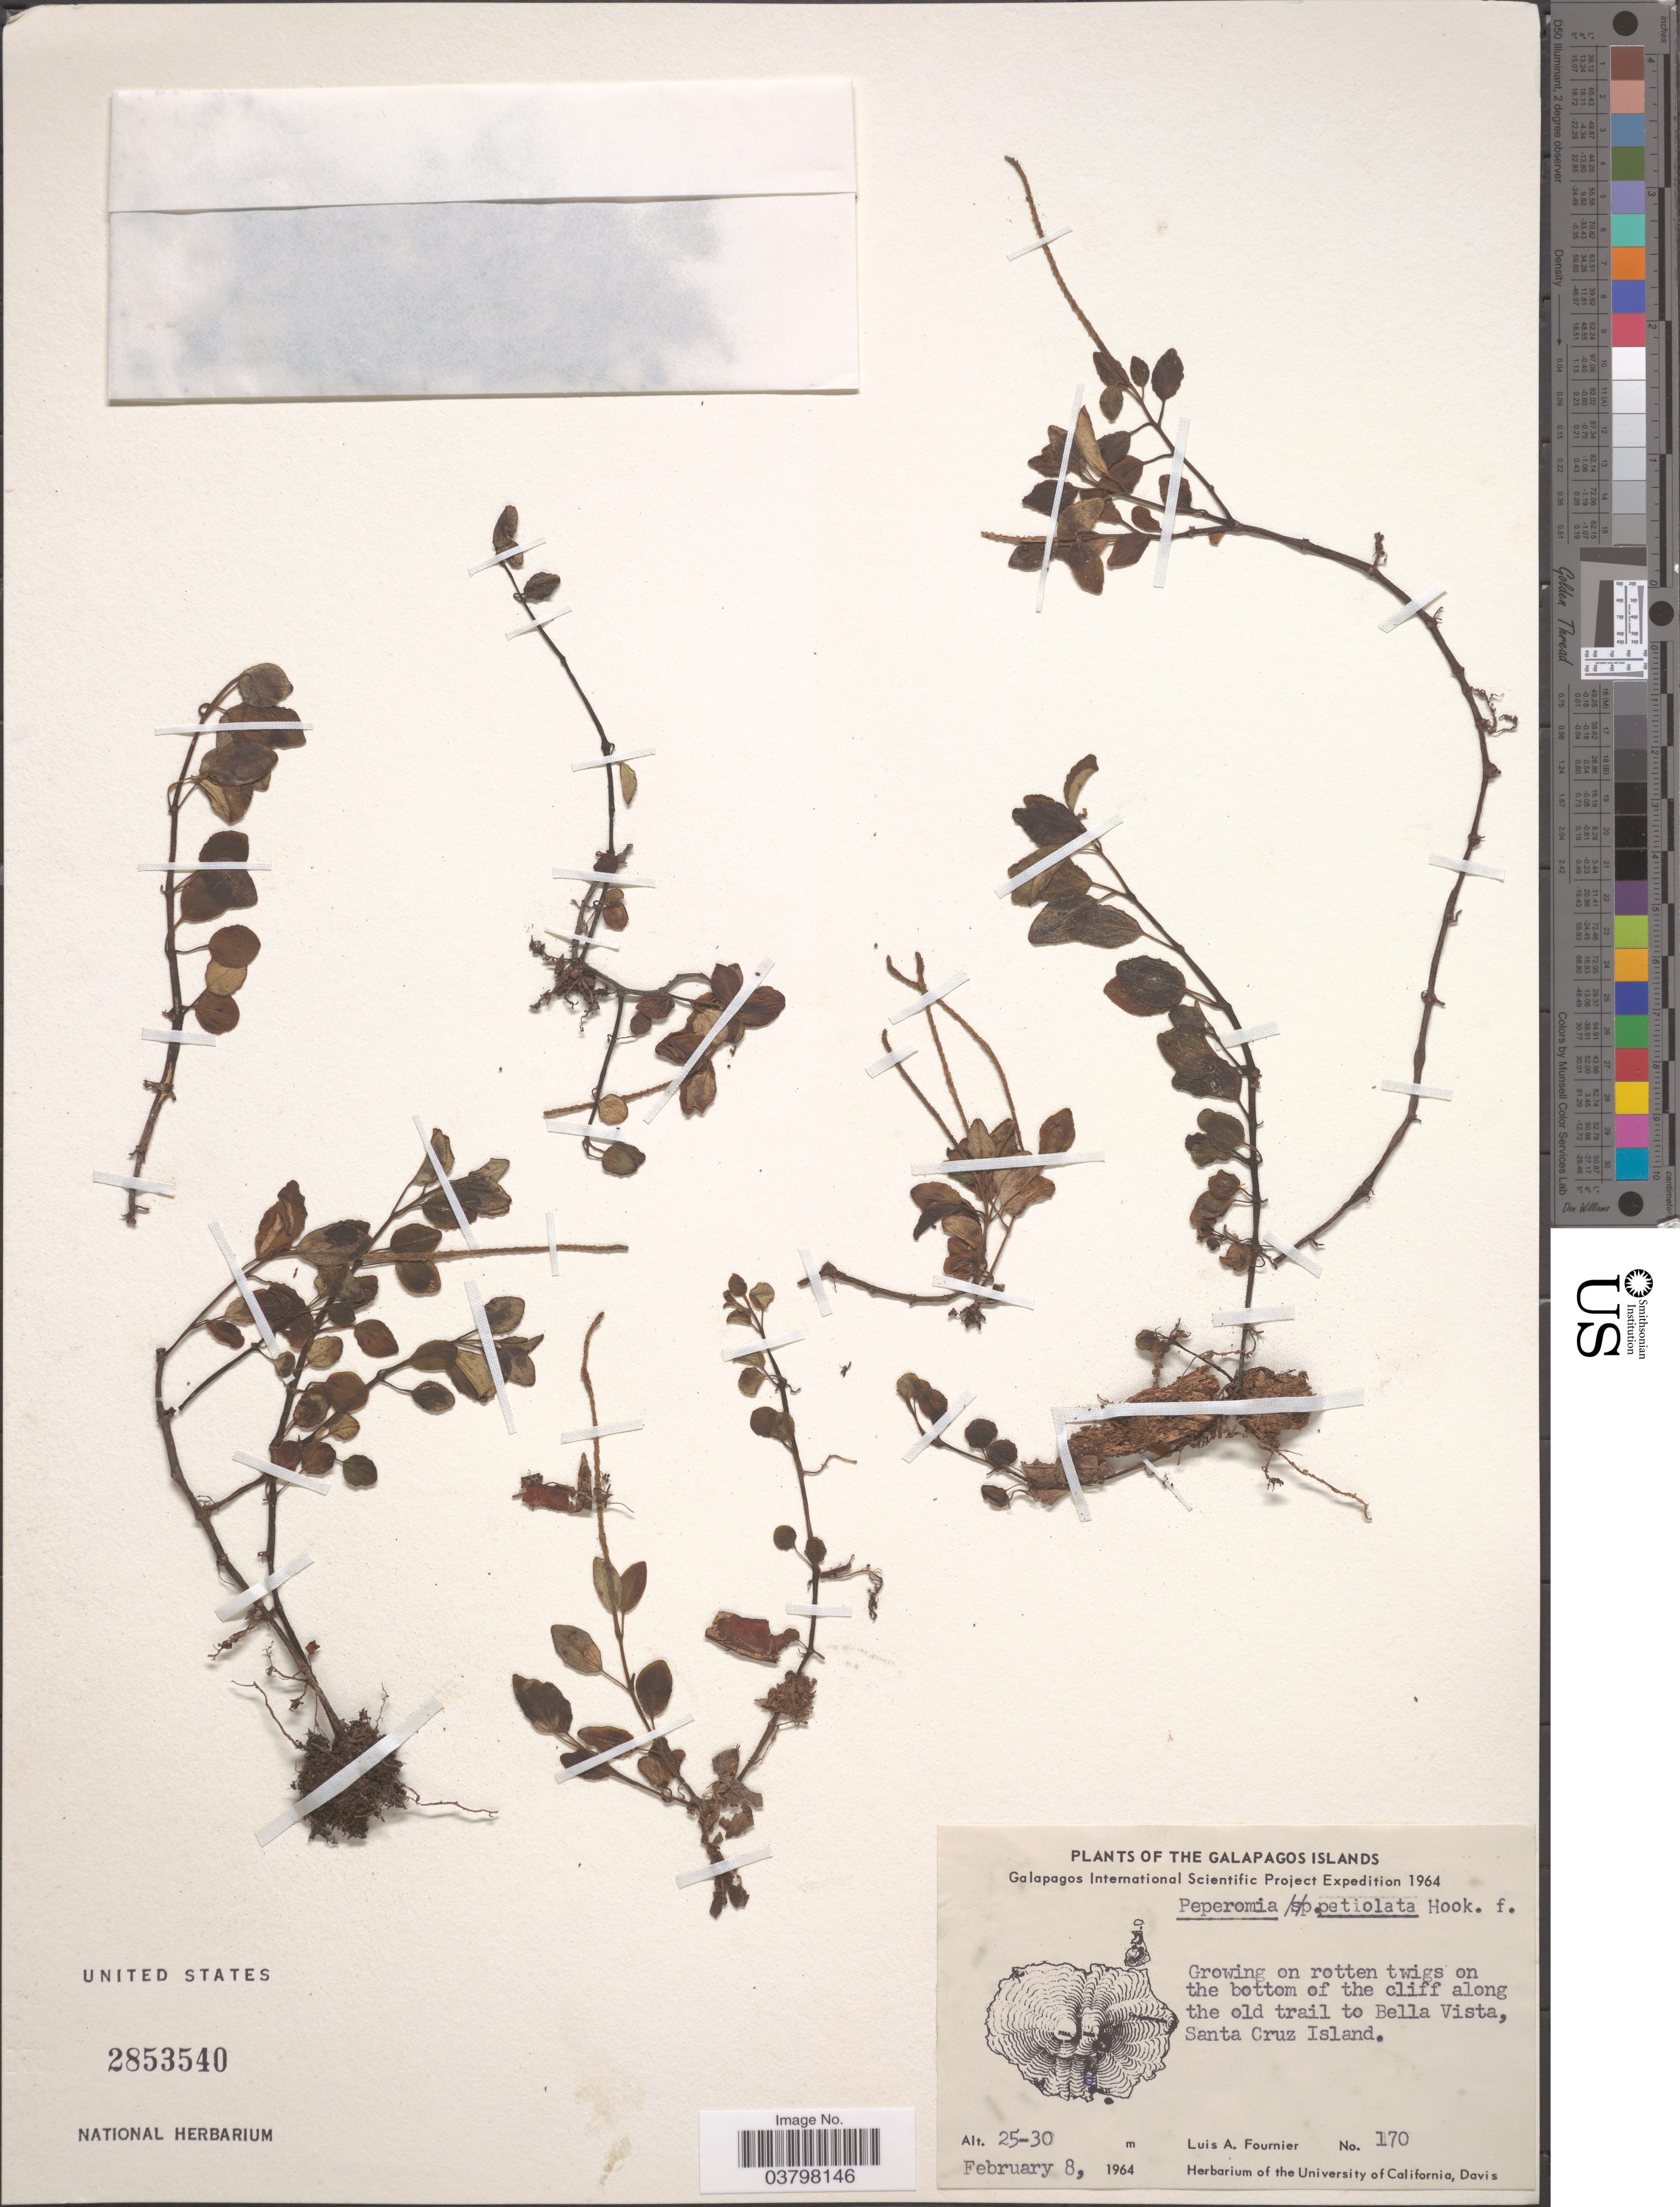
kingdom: Plantae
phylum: Tracheophyta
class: Magnoliopsida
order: Piperales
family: Piperaceae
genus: Peperomia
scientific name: Peperomia petiolata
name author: Hook. f.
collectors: L. A. Fournier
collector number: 170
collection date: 1964-02-08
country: Ecuador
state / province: Colón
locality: The Galapagos Islands. On the bottom of the cliff along the old trail to Bella Vista, Santa Cruz Island.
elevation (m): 25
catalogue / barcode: US 2853540